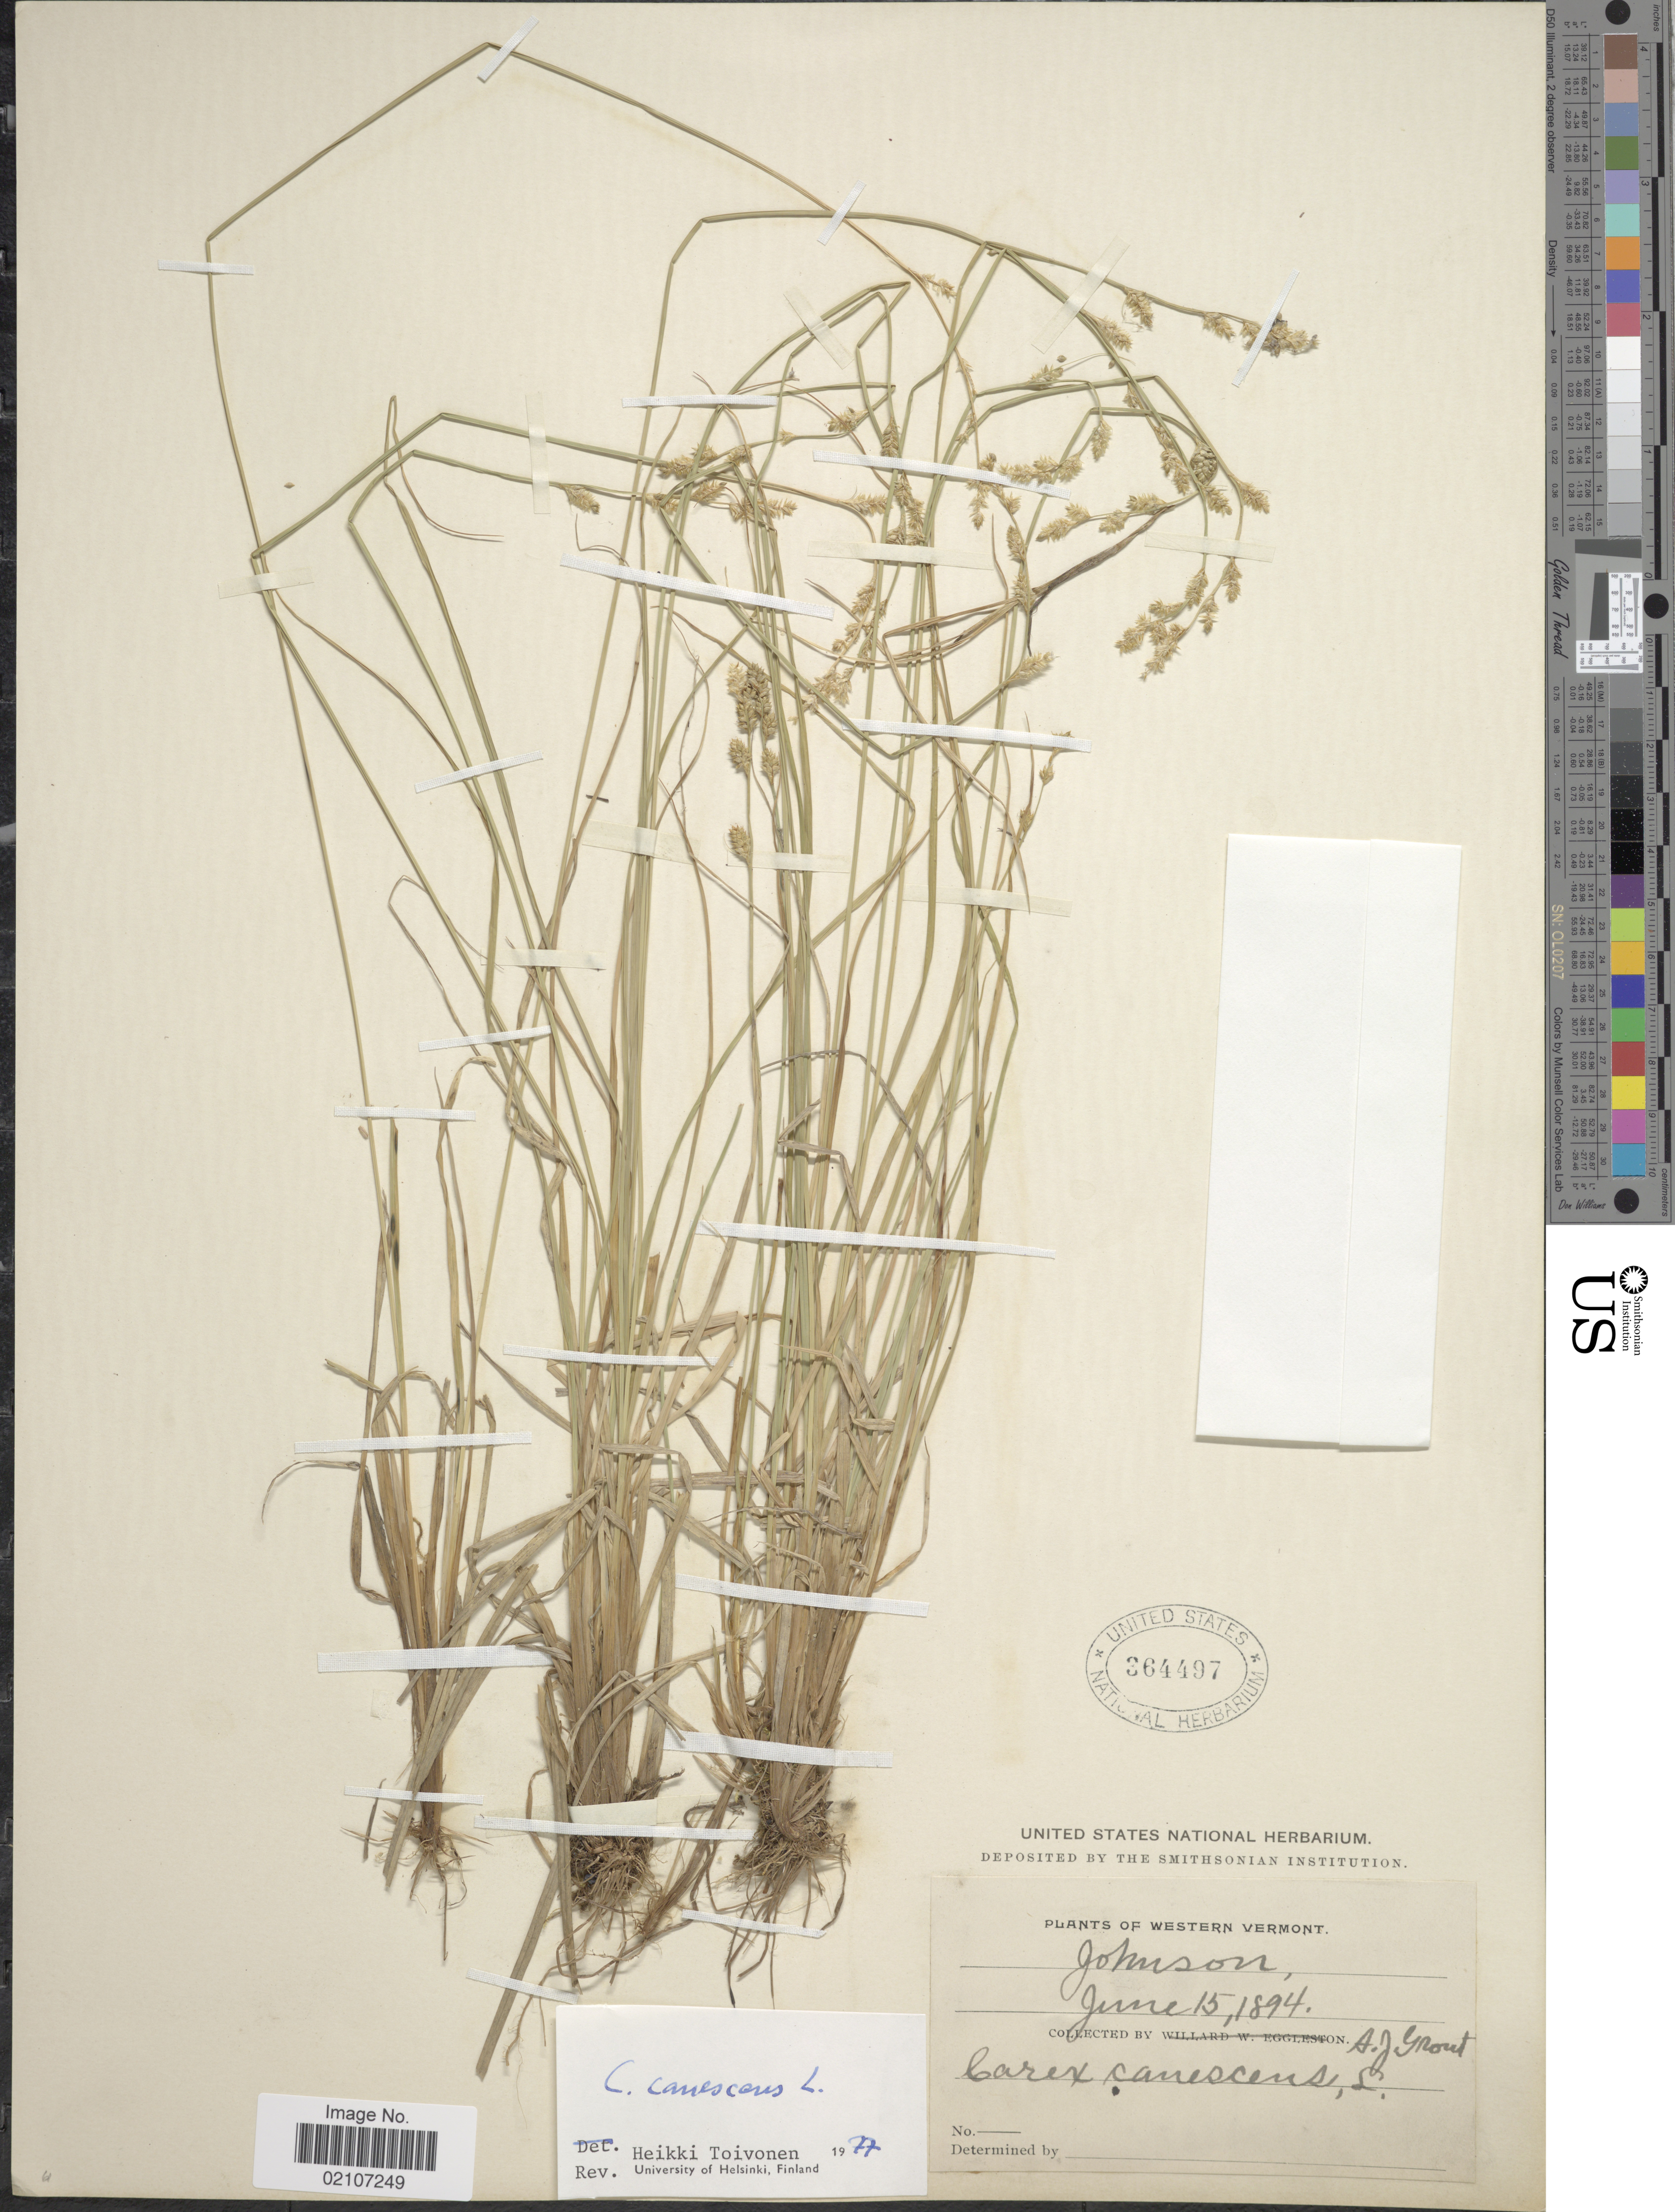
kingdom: Plantae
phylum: Tracheophyta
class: Liliopsida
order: Poales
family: Cyperaceae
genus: Carex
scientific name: Carex canescens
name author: L.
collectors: A. J. Grout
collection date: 1894-06-15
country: United States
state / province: Vermont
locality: Western Vermont. Johnson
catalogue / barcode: US 364497